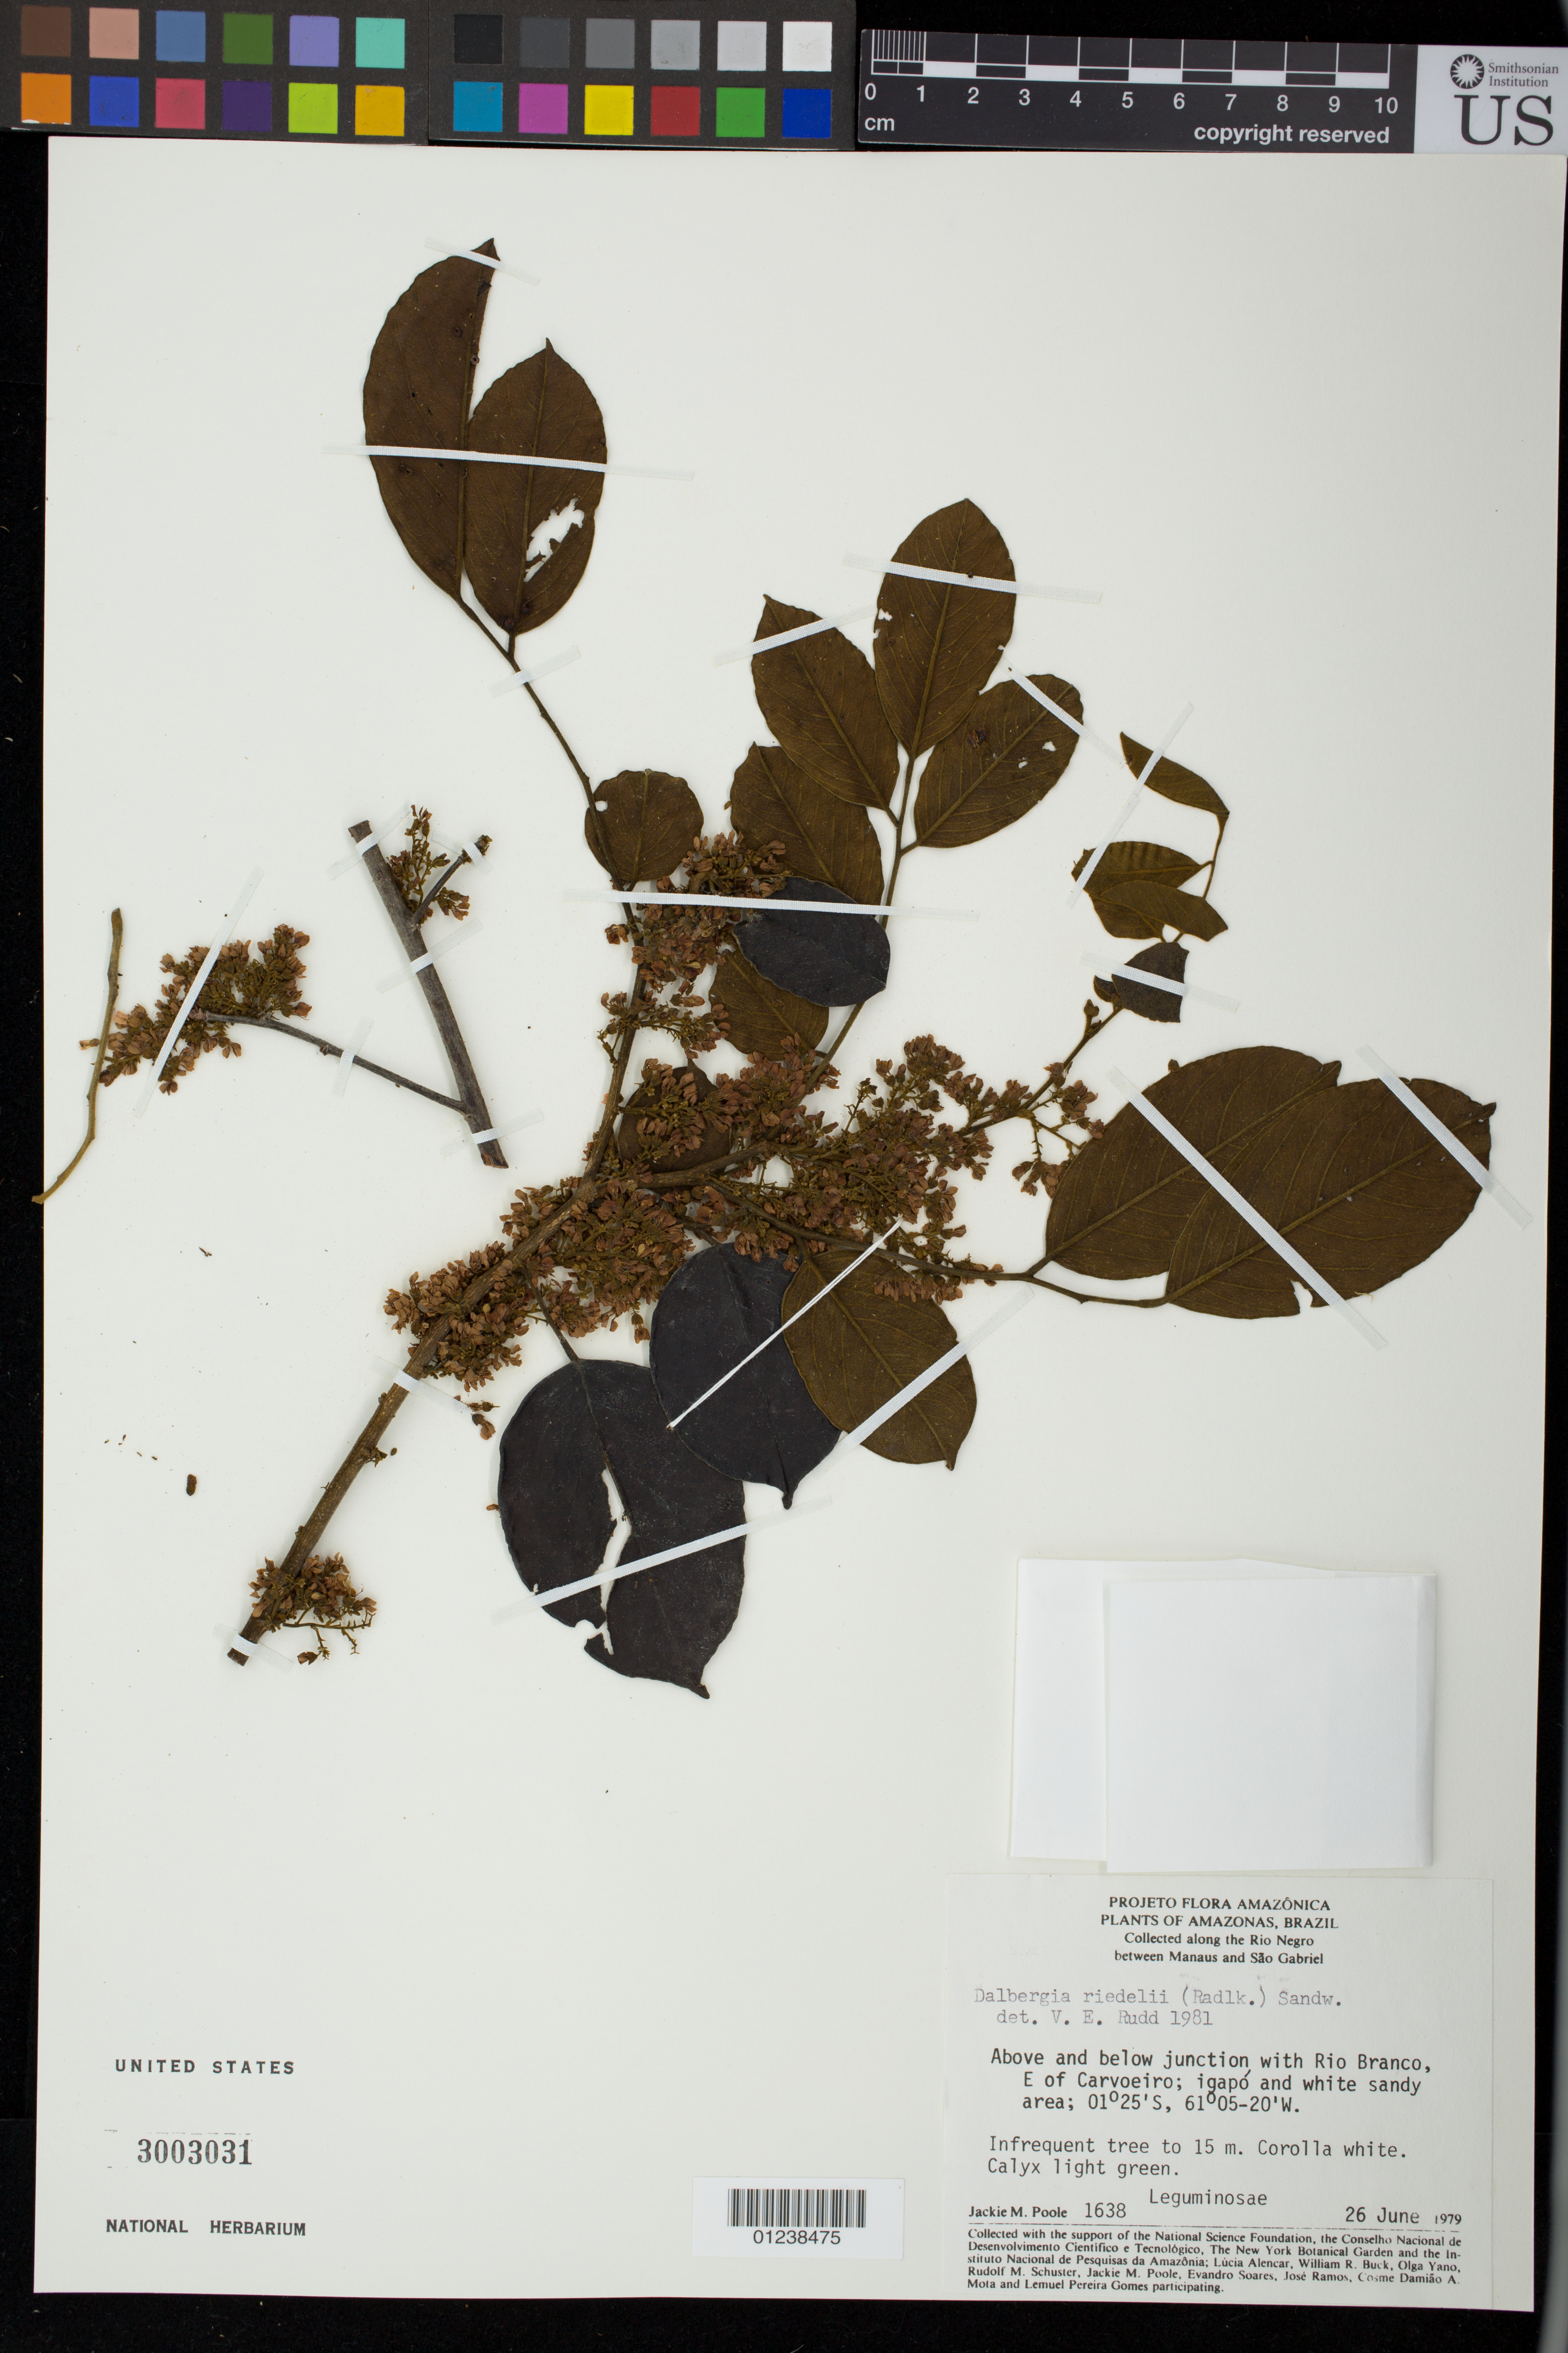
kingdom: Plantae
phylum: Tracheophyta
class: Magnoliopsida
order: Fabales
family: Fabaceae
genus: Dalbergia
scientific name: Dalbergia riedelii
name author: (Benth.) Sandwith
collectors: J. M. Poole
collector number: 1638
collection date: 1979-06-26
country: Brazil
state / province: Amazonas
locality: Collected along the Rio Negro the Rio Negro between Manaus and Sao Gabriel. Above and below junction with Rio Branco, E of Carvoeiro; igapo and white sandy area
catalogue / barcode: US 3003031